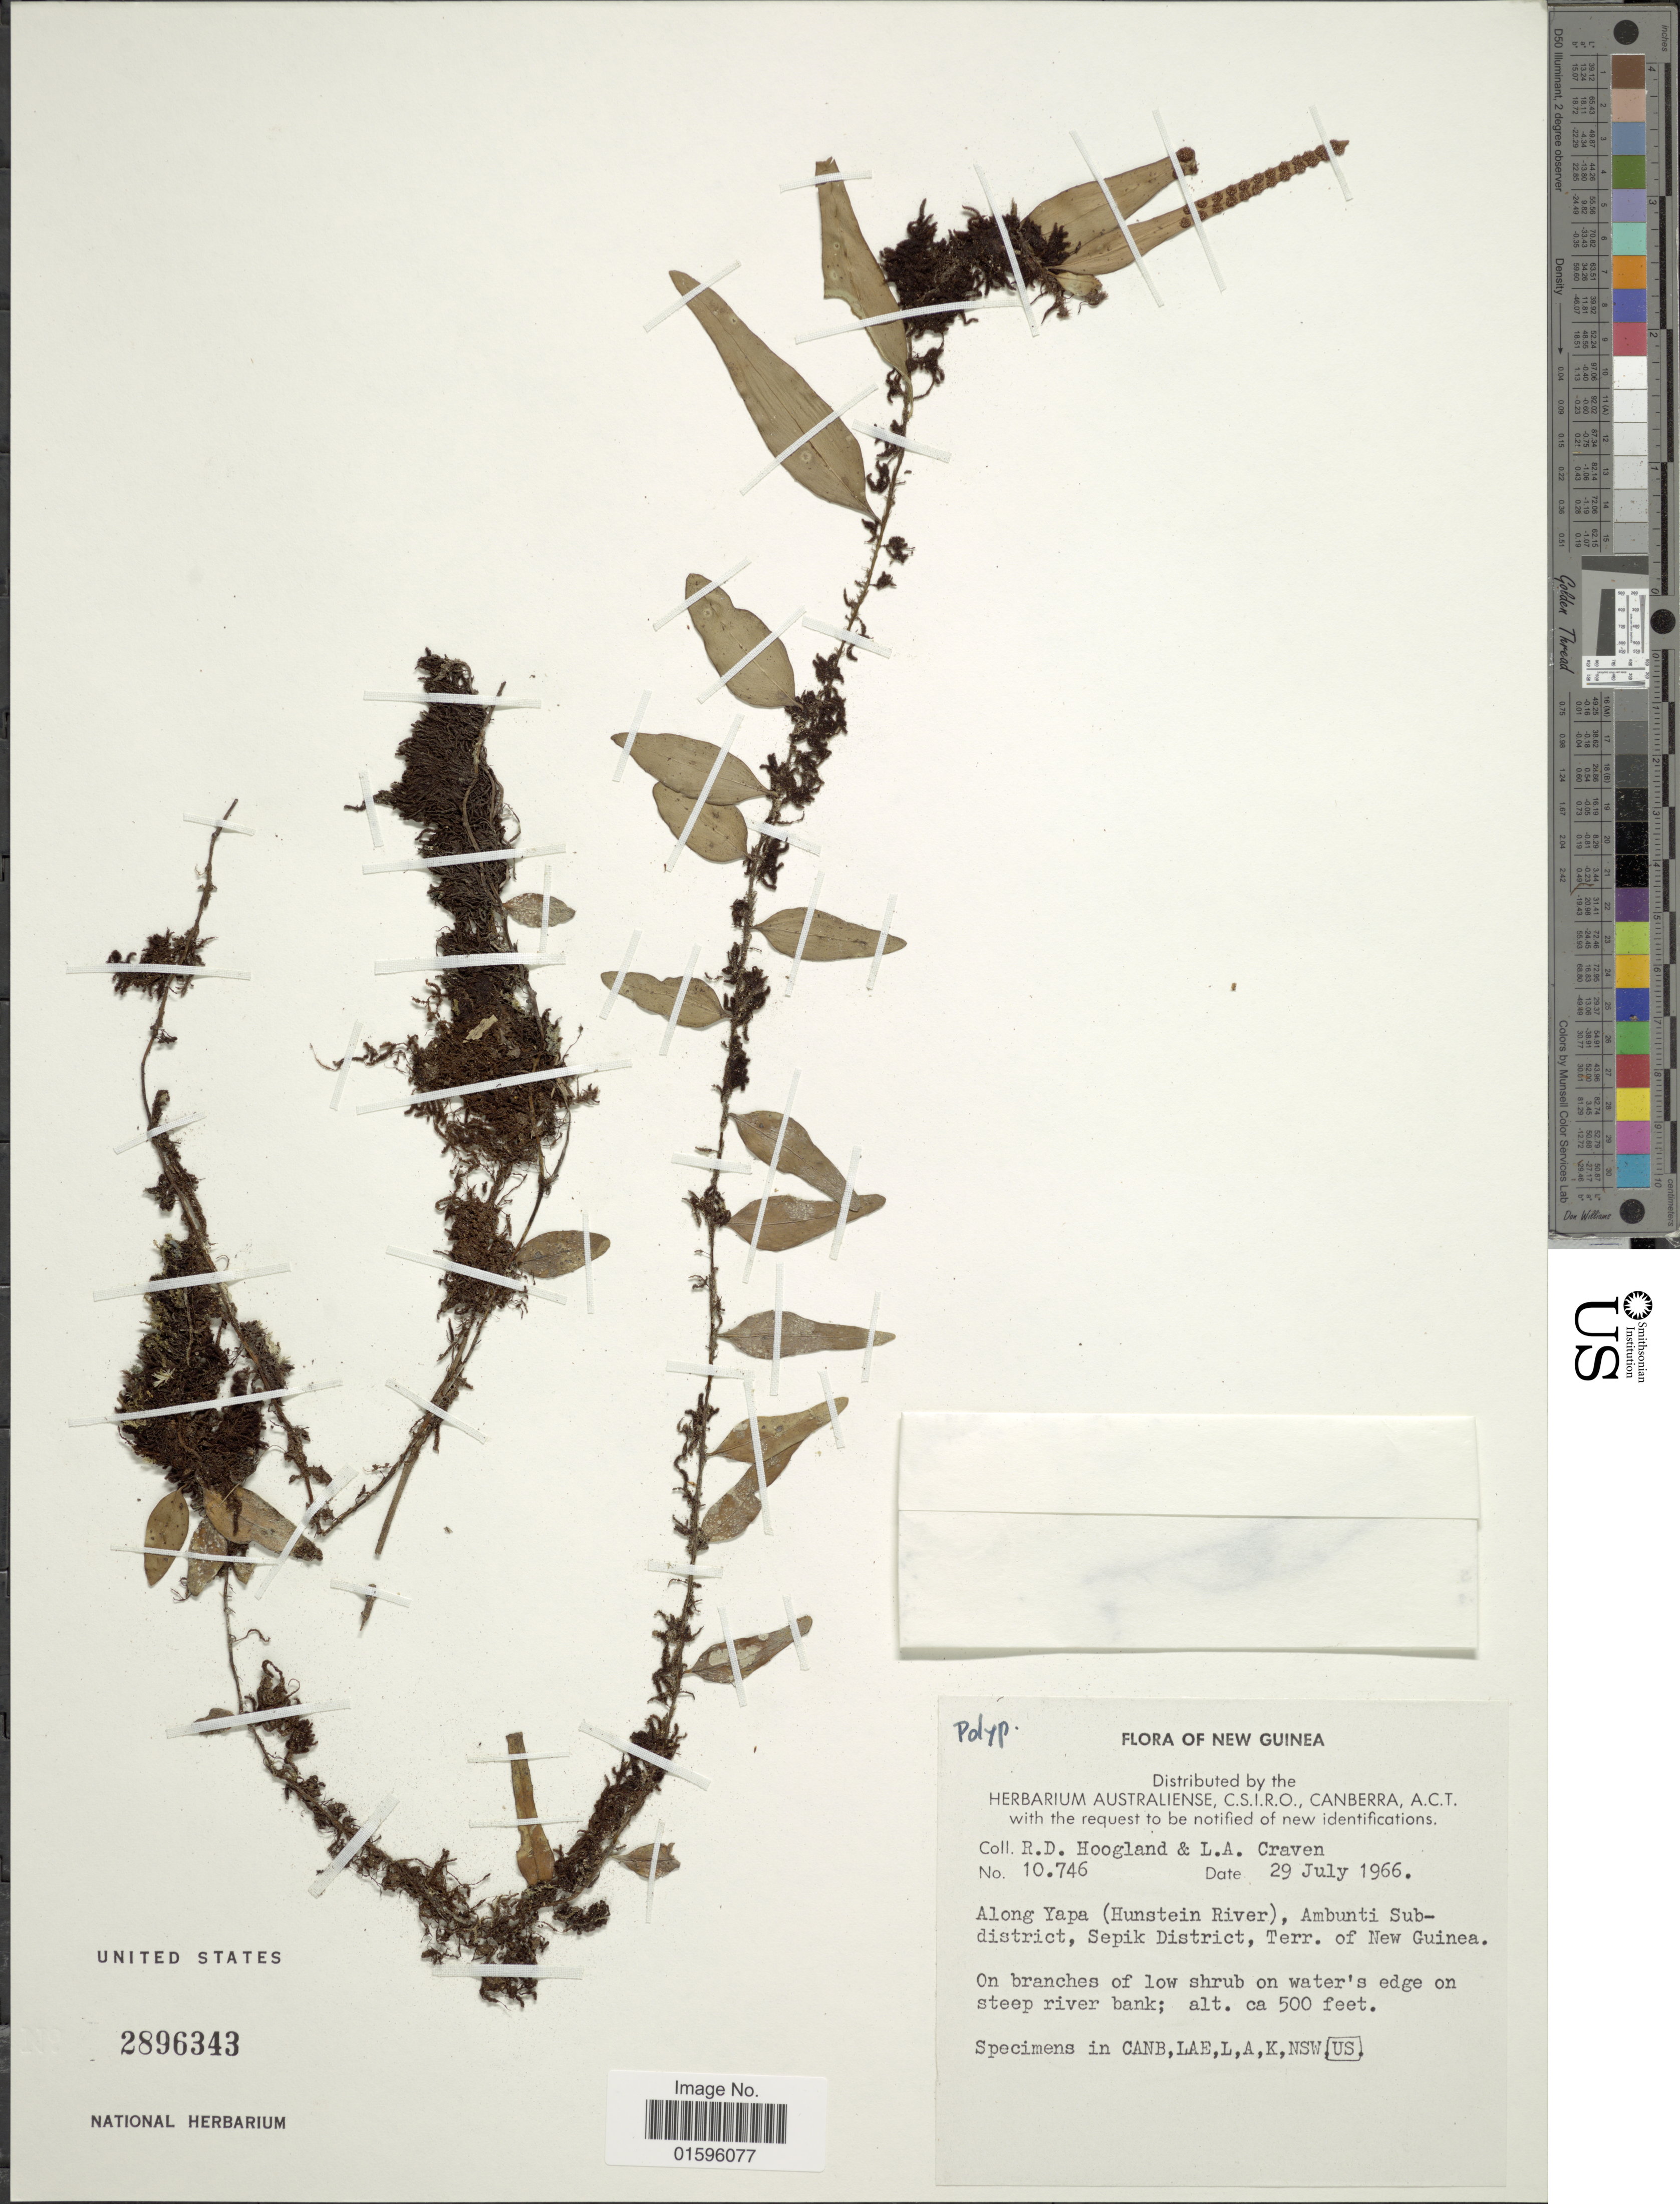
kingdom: Plantae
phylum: Tracheophyta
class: Polypodiopsida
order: Polypodiales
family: Polypodiaceae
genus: Polypodium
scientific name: Polypodium sp.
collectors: R. D. Hoogland & L. A. Craven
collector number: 10746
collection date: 1966-07-29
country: Papua New Guinea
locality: Along Yapa (Hunstein River), Ambunti Subdistrict, Sepik District, Terr. of New Guinea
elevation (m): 152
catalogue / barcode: US 2896343